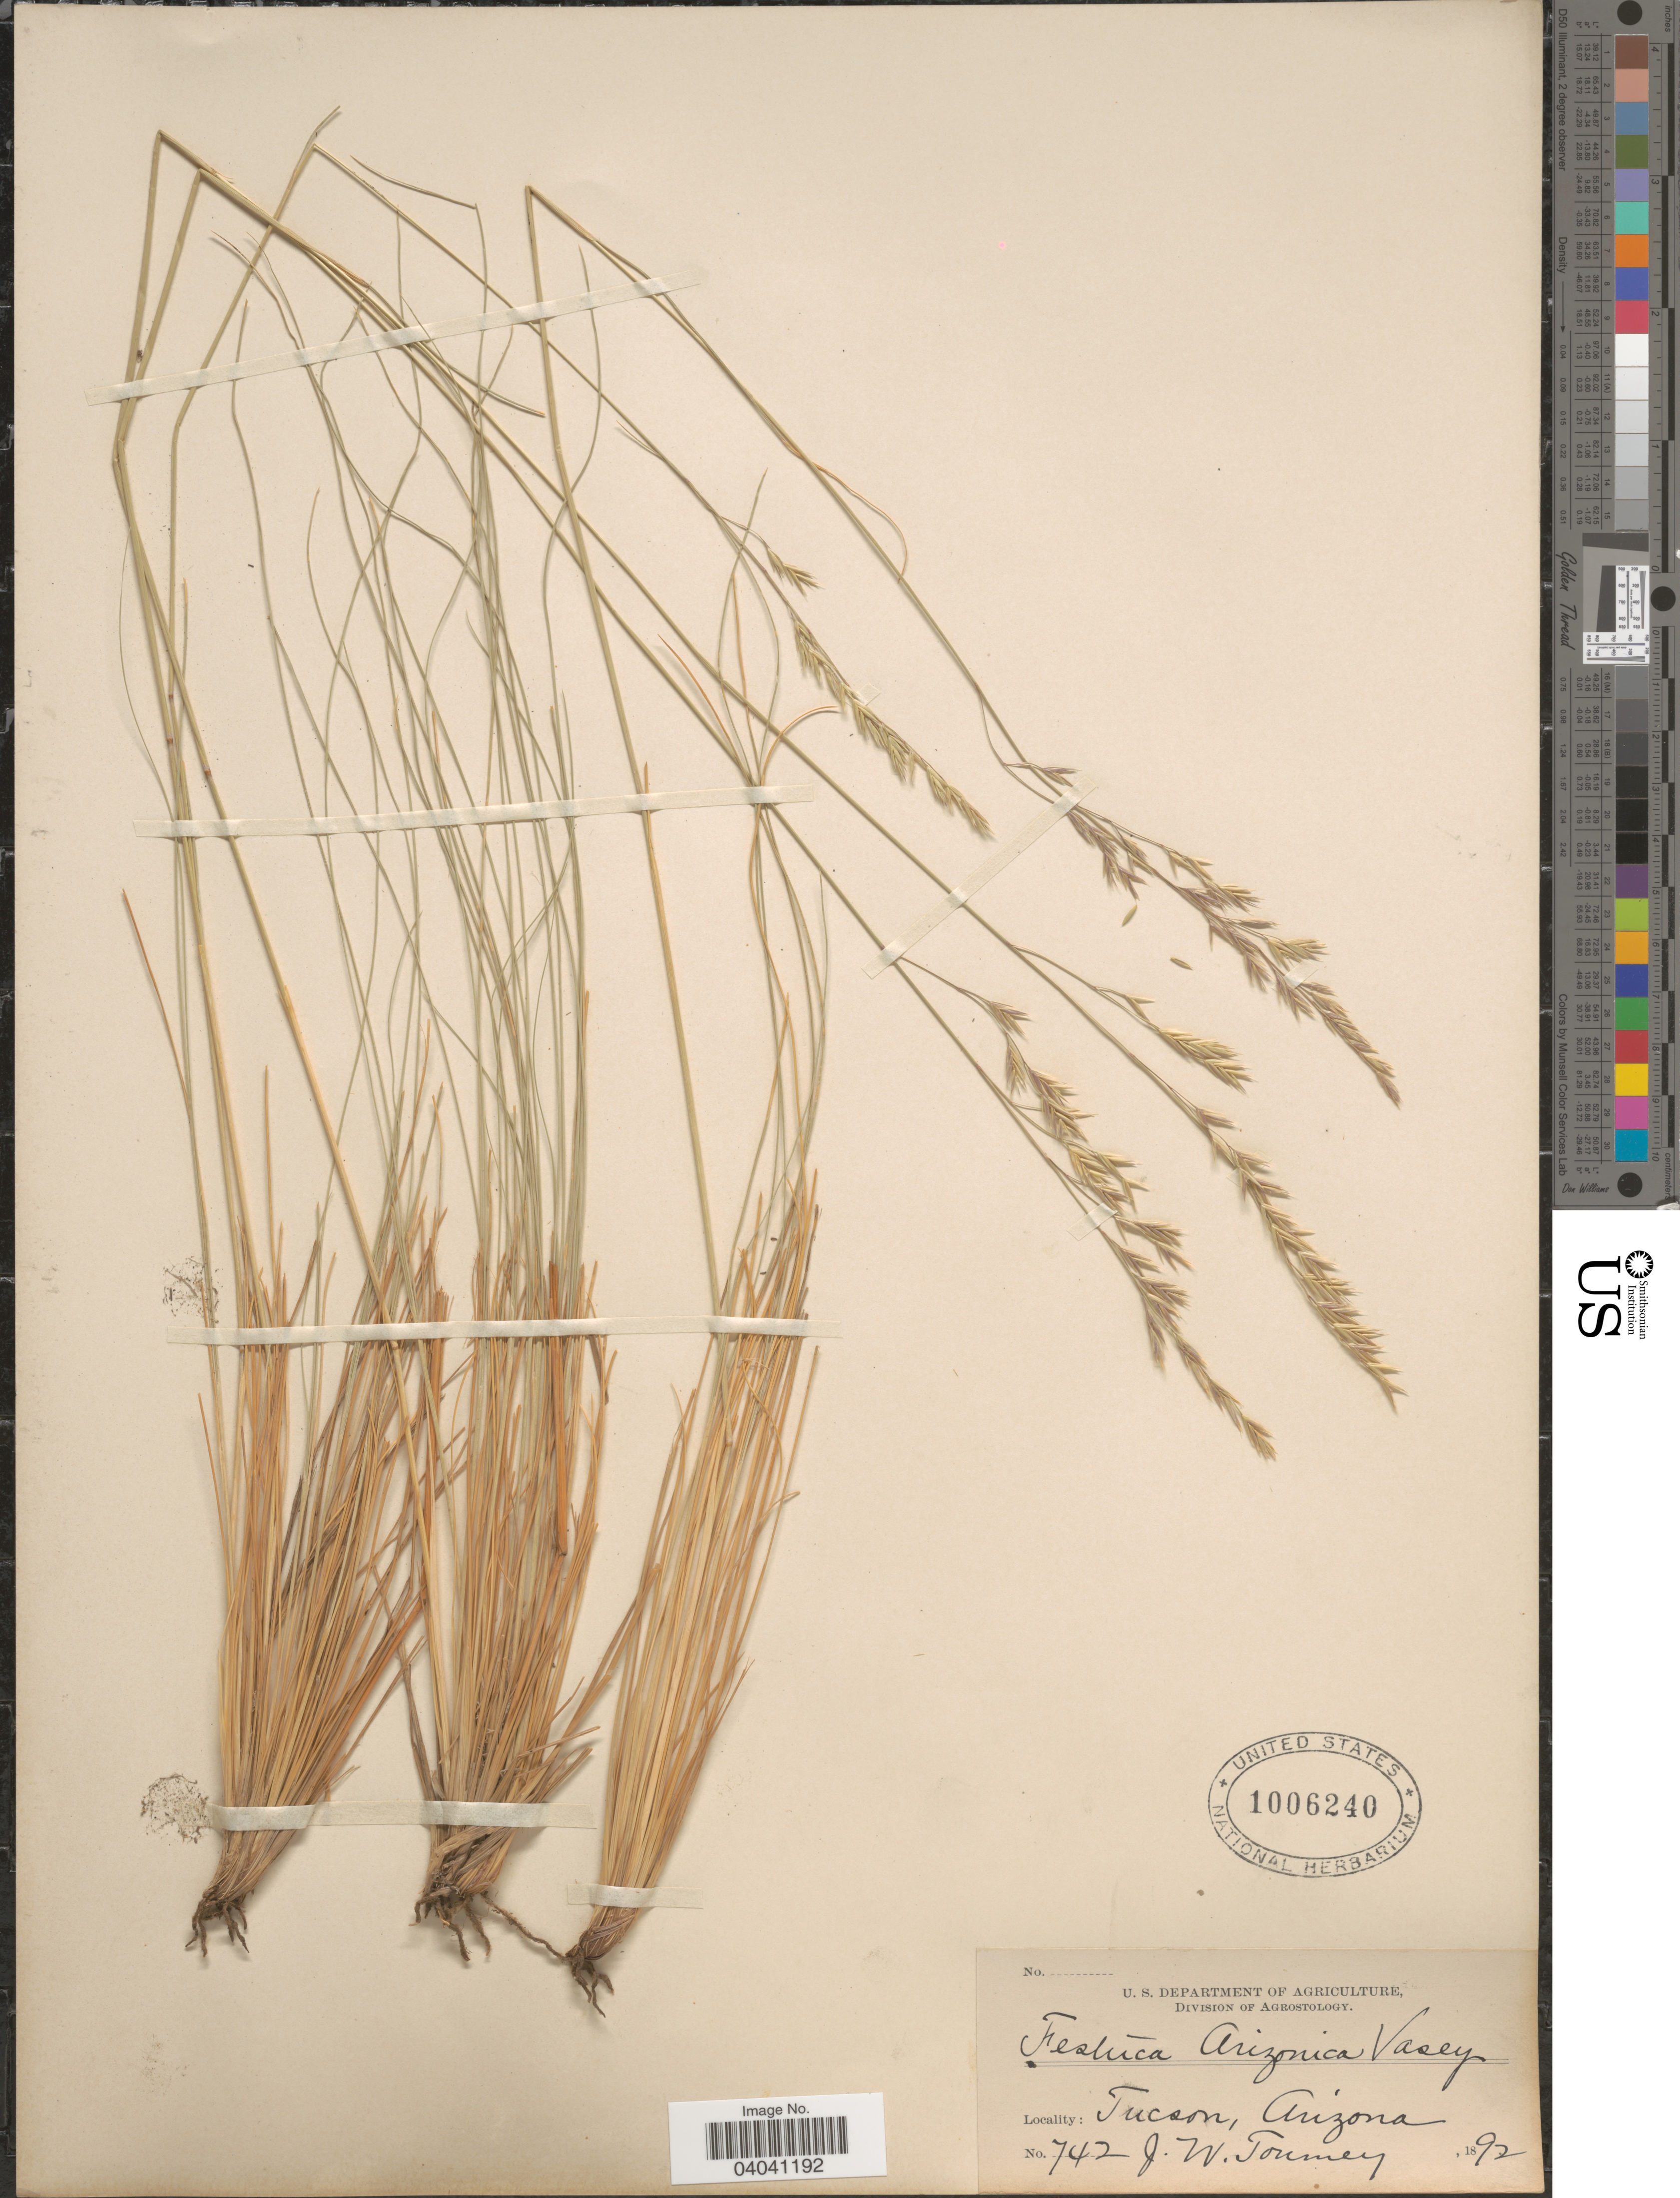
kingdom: Plantae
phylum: Tracheophyta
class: Liliopsida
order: Poales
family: Poaceae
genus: Festuca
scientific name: Festuca arizonica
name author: Vasey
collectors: J. W. Toumey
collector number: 742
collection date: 1892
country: United States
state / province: Arizona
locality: Tucson.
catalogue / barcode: US 1006240